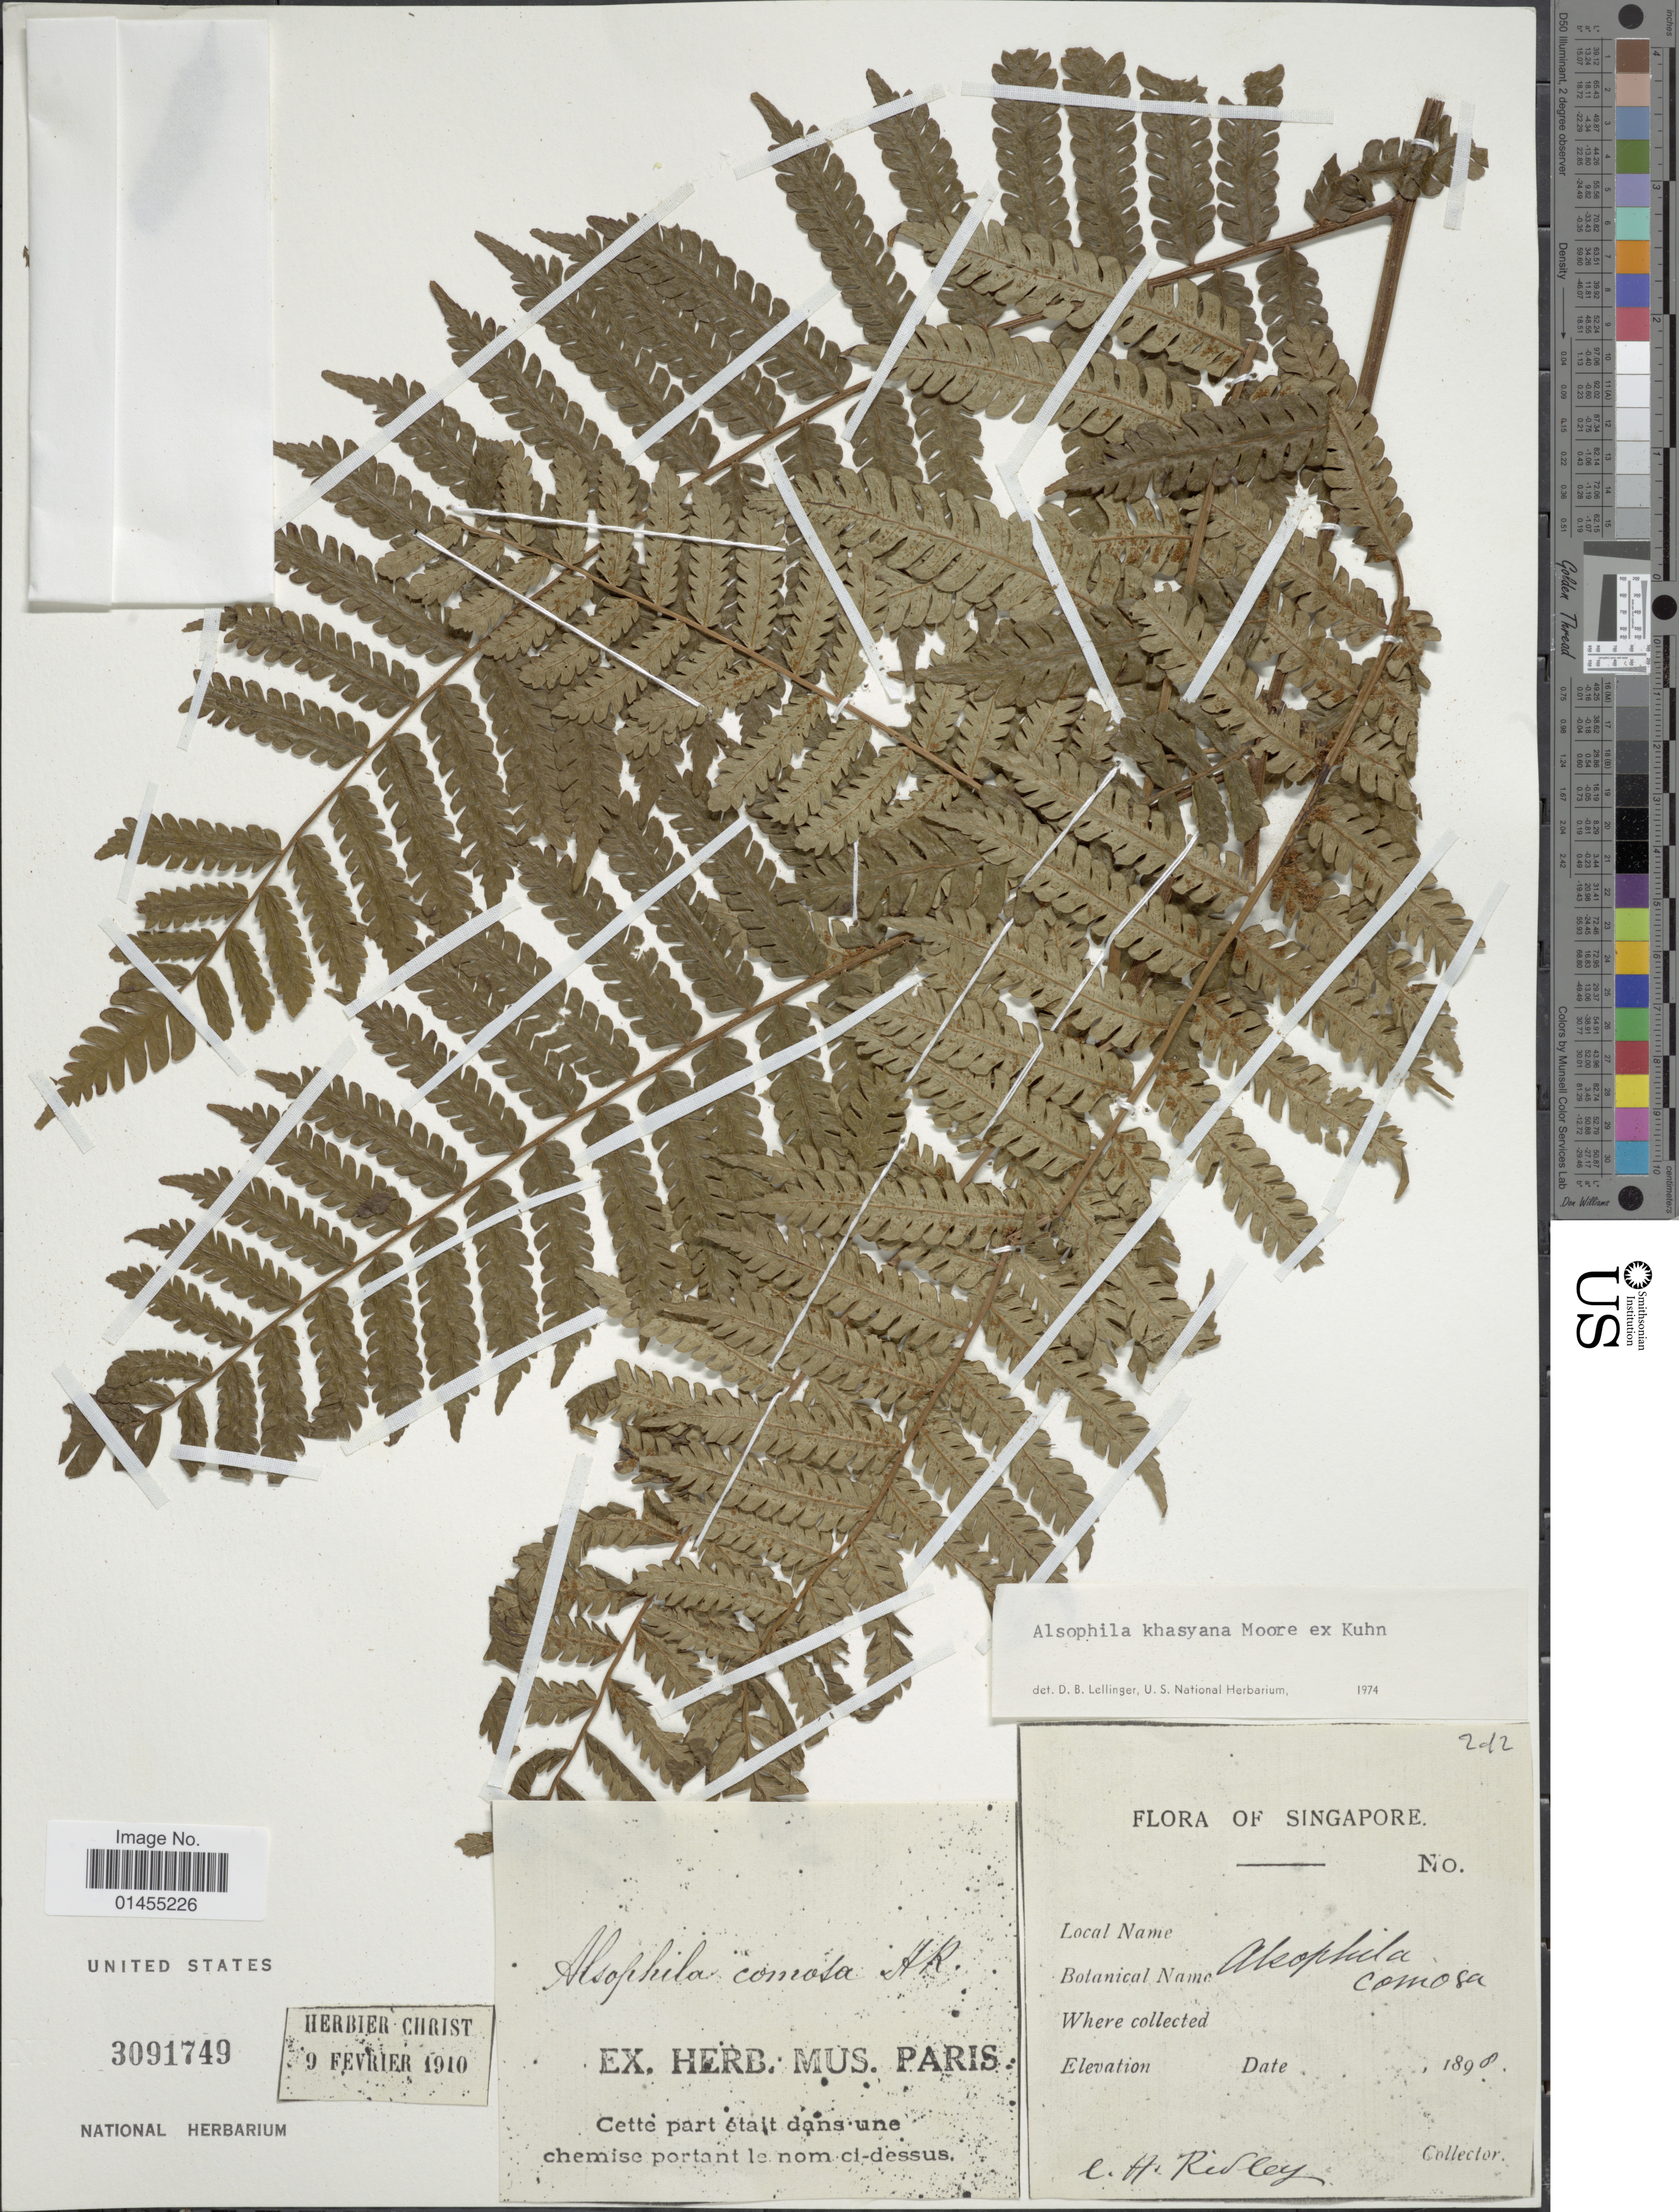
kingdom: Plantae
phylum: Tracheophyta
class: Polypodiopsida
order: Cyatheales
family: Cyatheaceae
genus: Alsophila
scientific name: Alsophila khaysana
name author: Moore ex Kuhn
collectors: C. Ridley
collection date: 1898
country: Singapore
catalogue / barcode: US 3091749